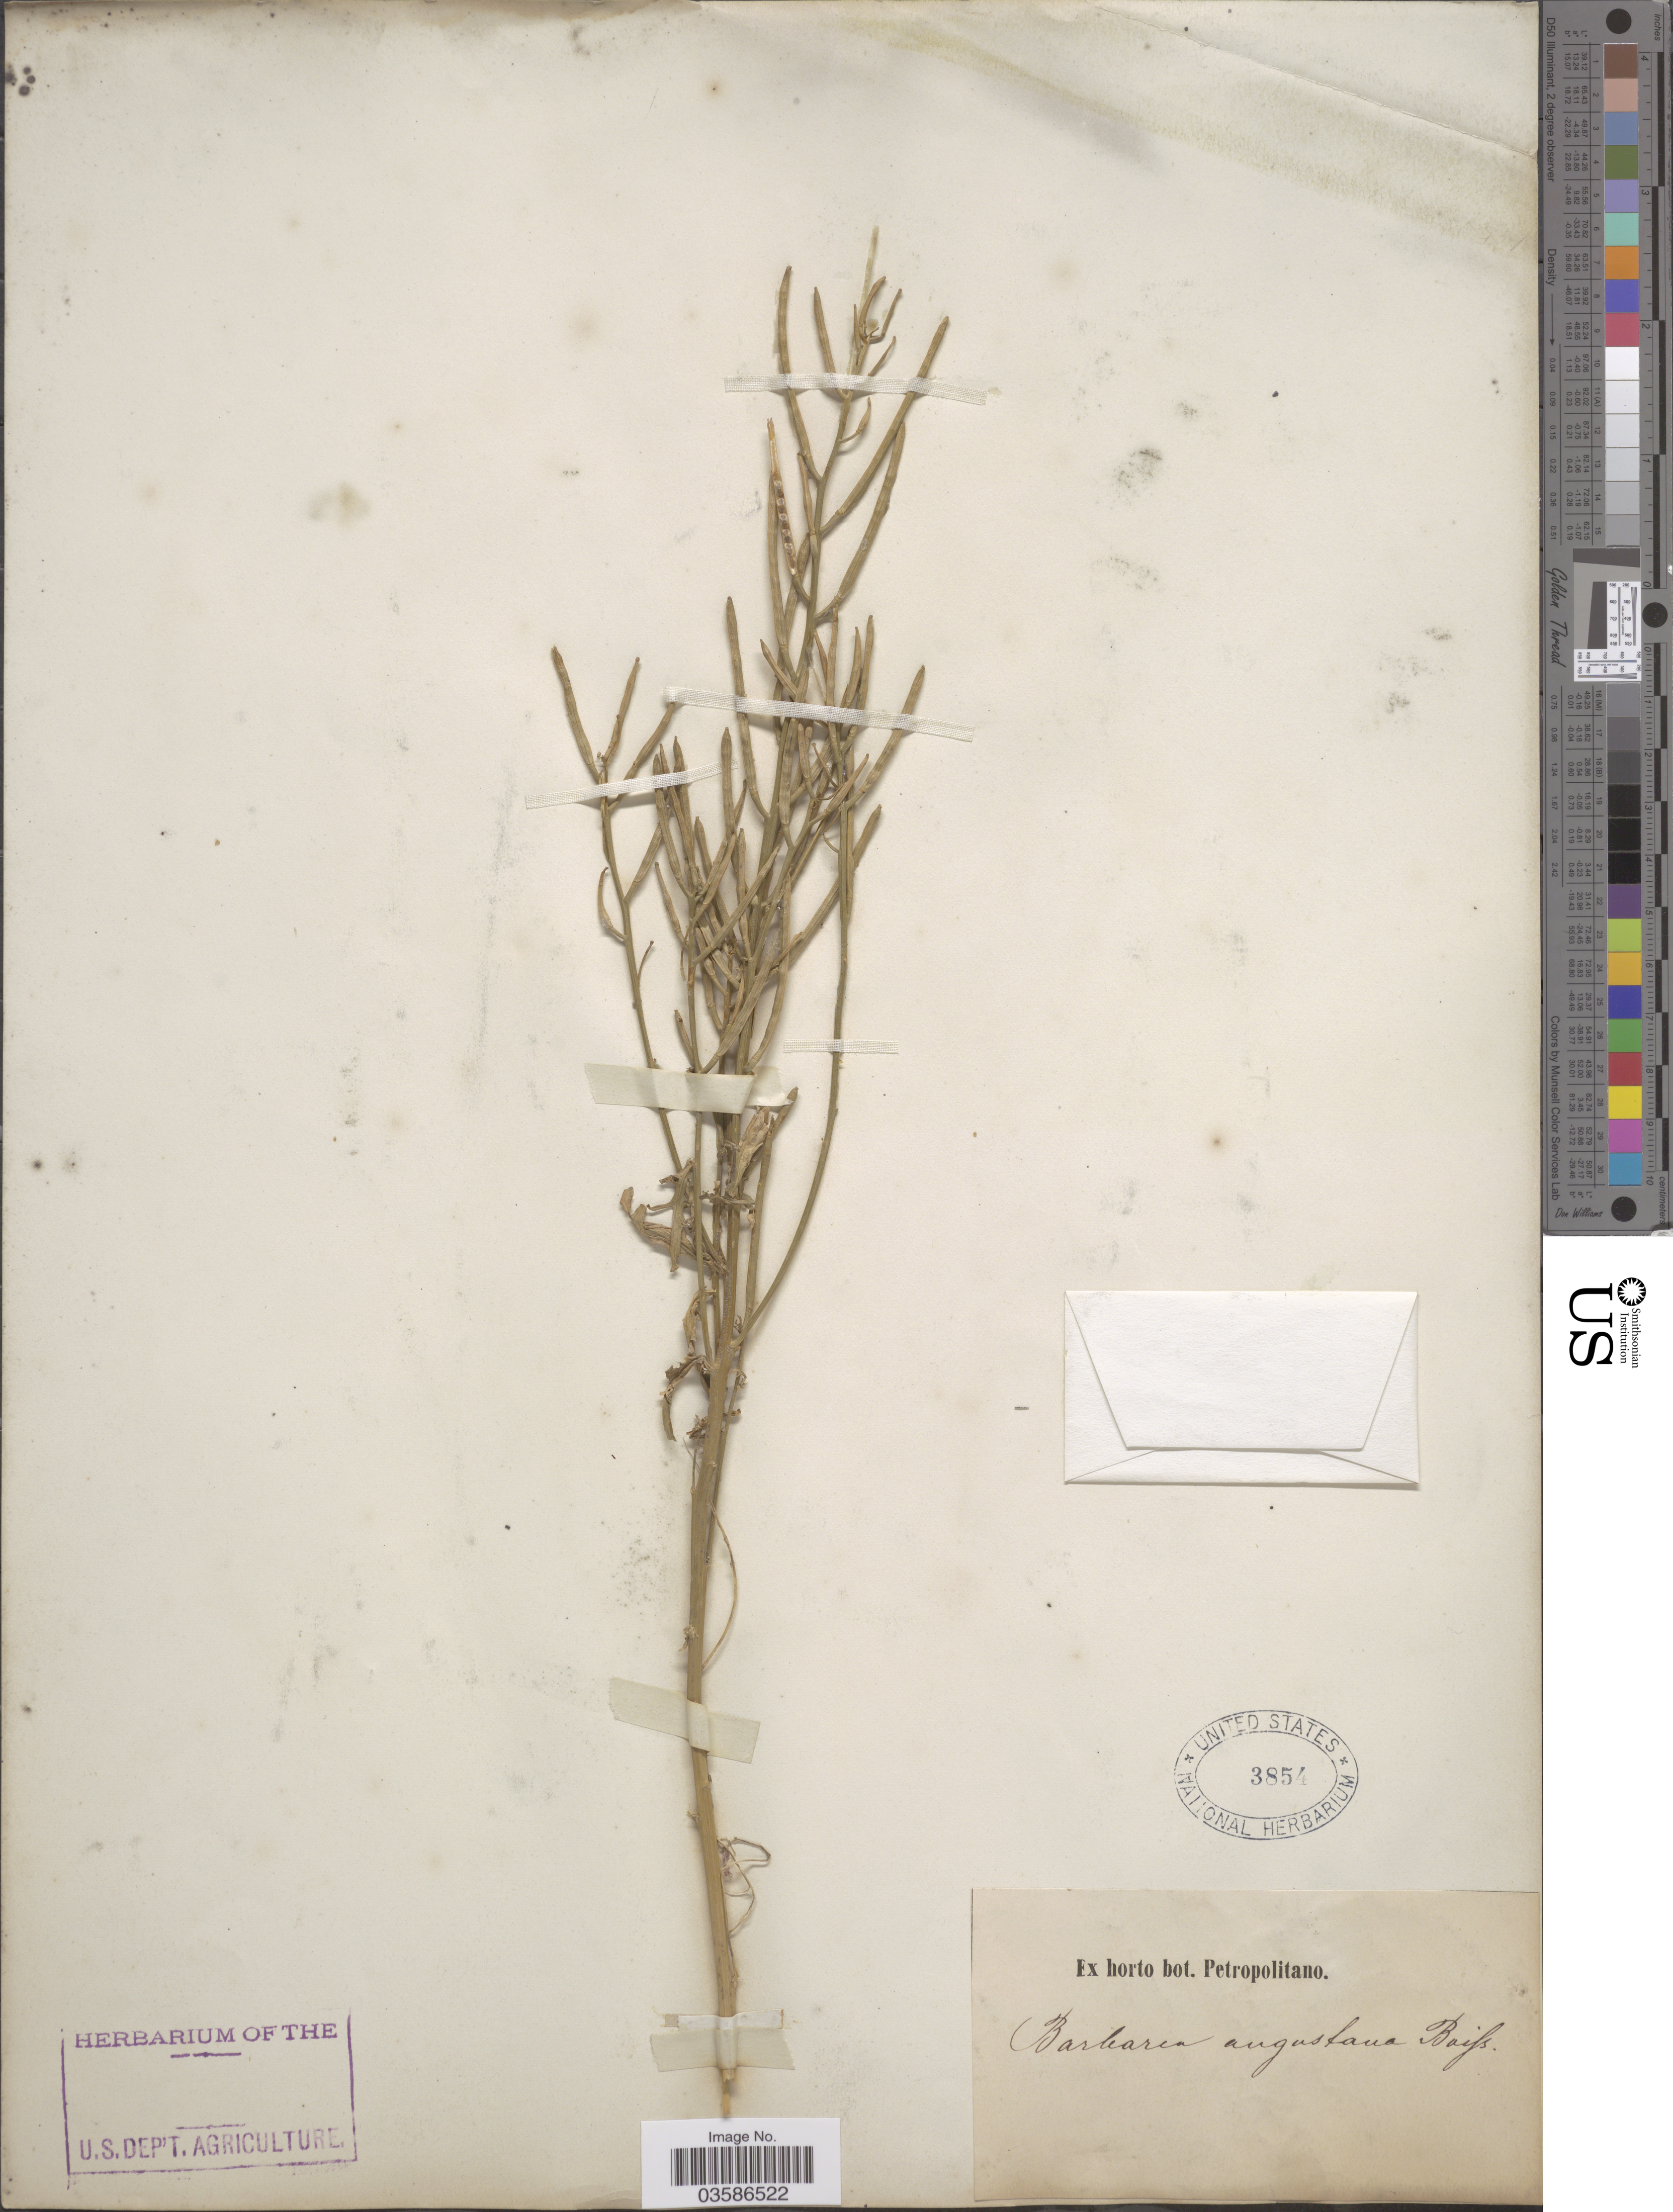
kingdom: Plantae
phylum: Tracheophyta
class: Magnoliopsida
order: Brassicales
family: Brassicaceae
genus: Barbarea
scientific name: Barbarea augustana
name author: Boiss.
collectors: ex Horto Bot. Petropolitano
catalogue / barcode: US 3854